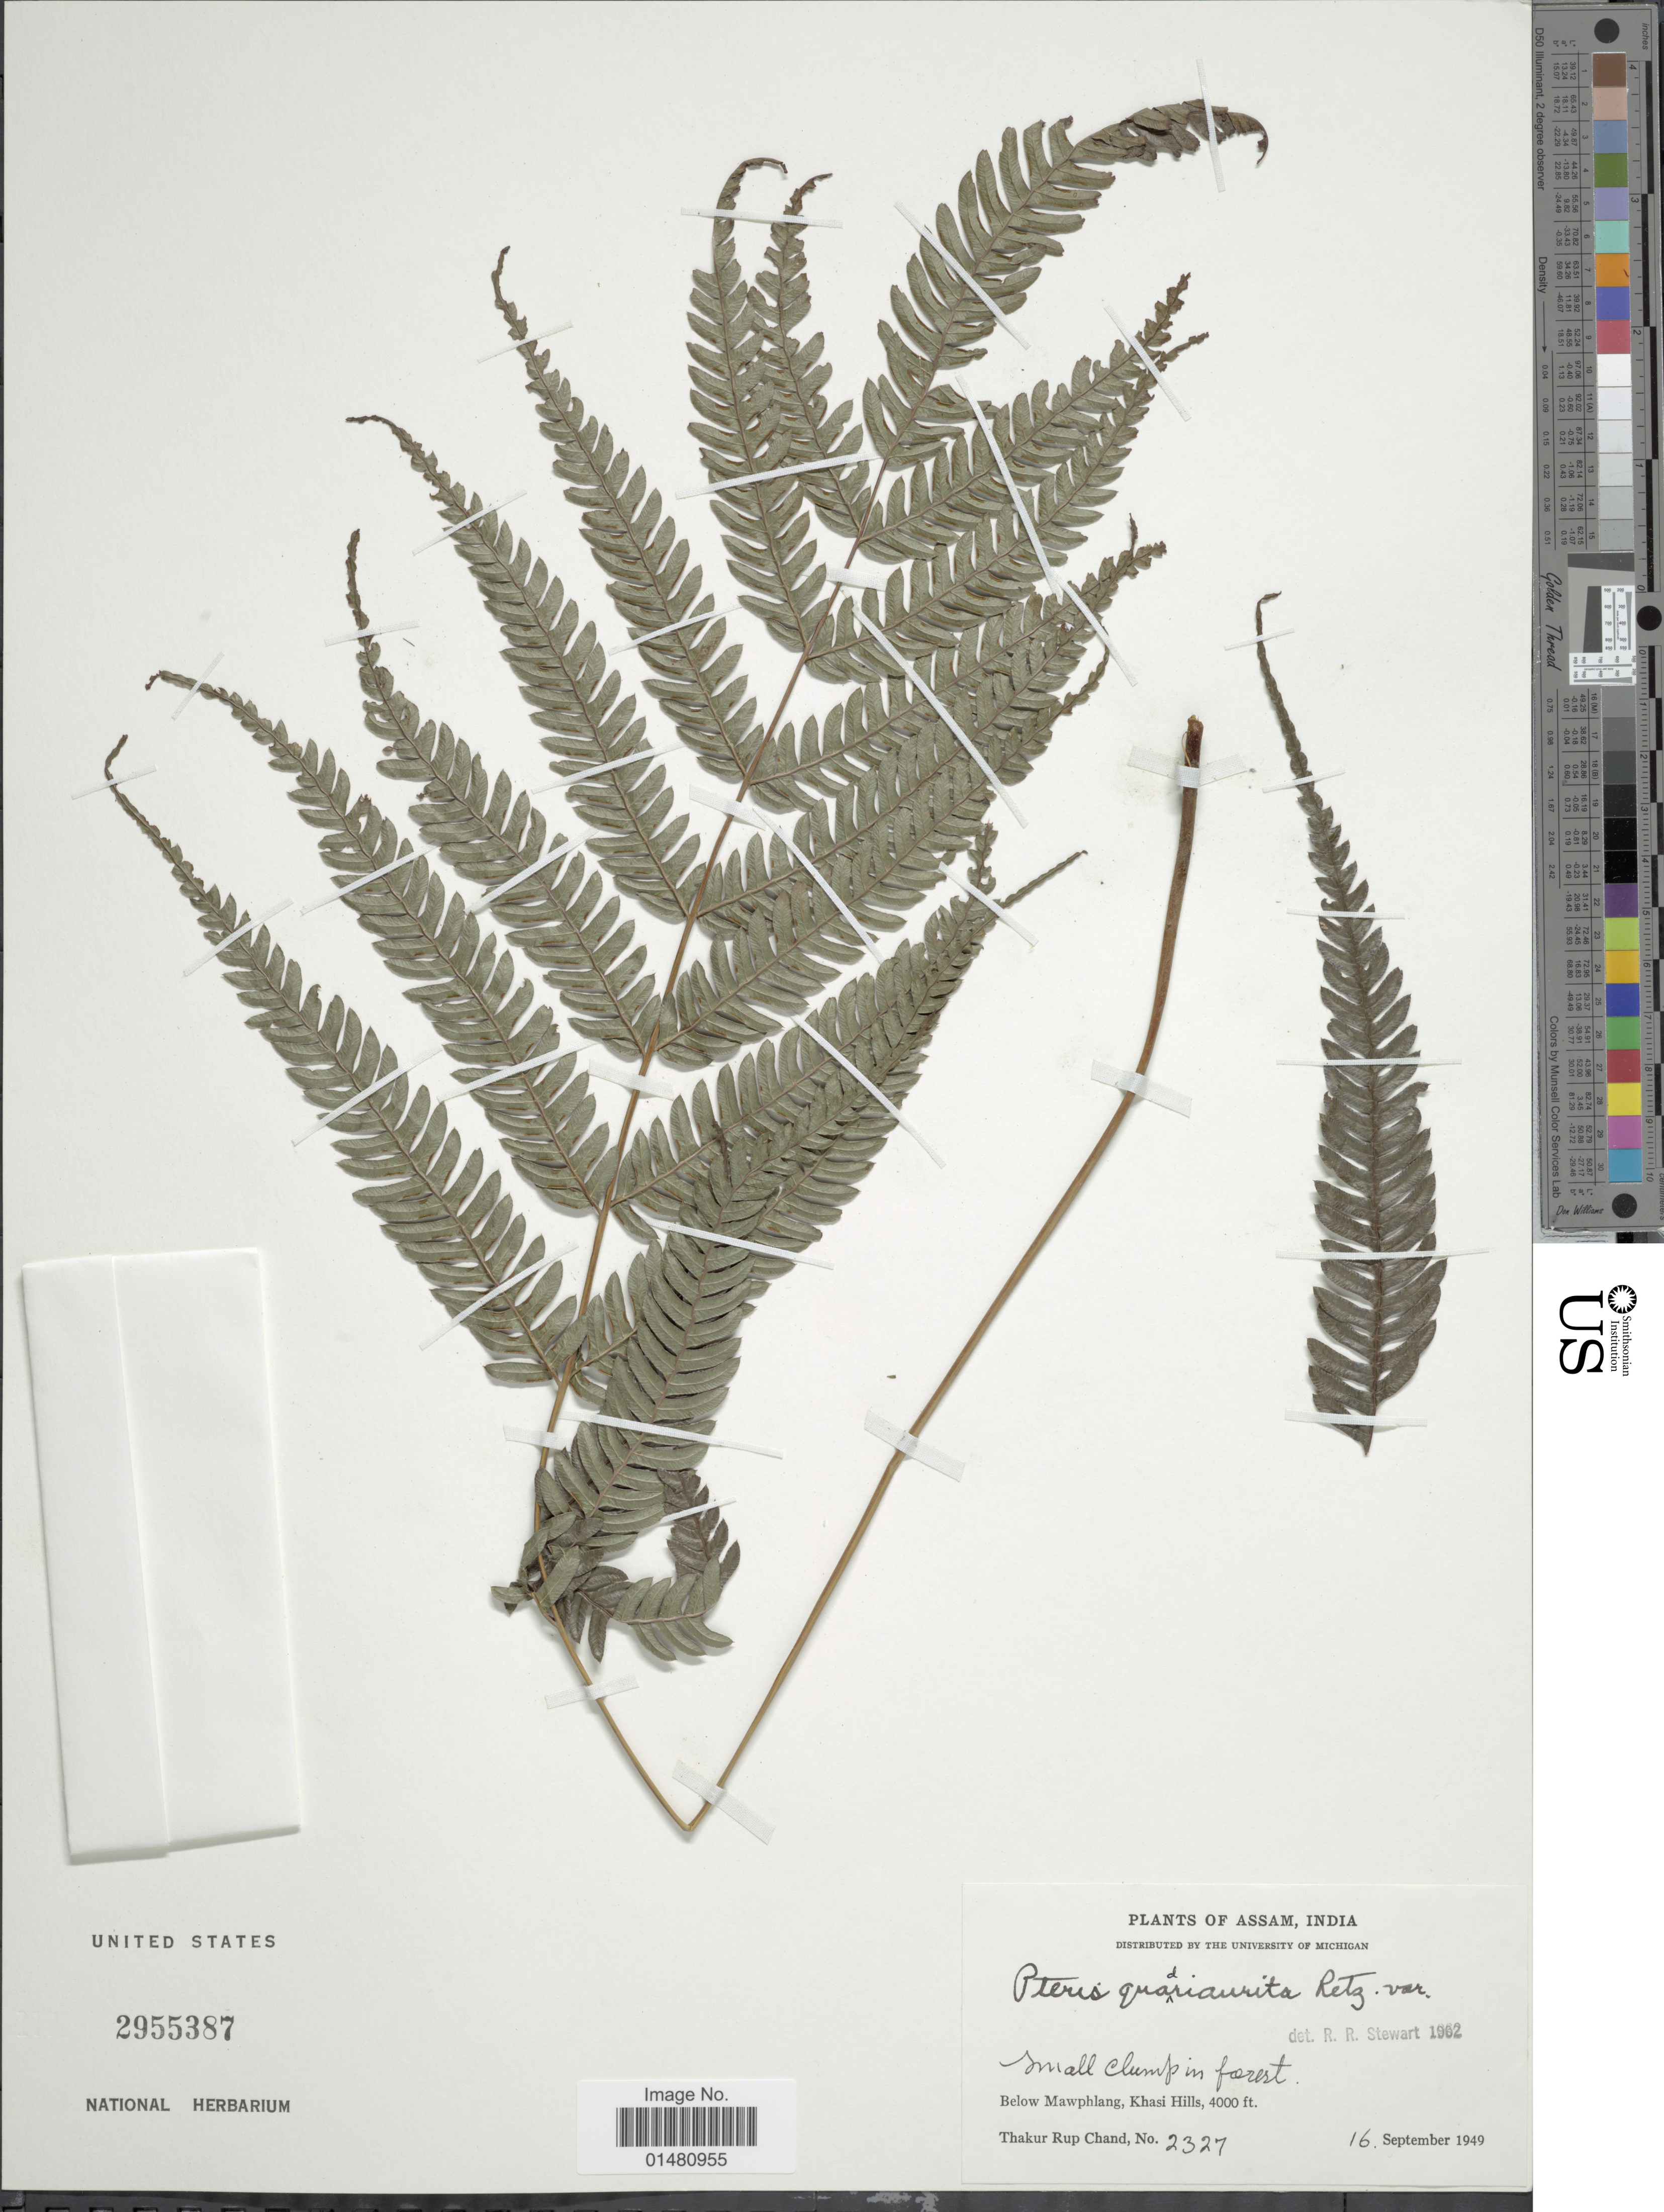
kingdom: Plantae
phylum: Tracheophyta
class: Polypodiopsida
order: Polypodiales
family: Pteridaceae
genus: Pteris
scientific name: Pteris quadriaurita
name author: Retz.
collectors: T. R. Chand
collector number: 2327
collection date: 1949-09-16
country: India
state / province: Meghalaya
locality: Below Mawphlang, Khasi Hills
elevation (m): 1219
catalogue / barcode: US 2955387